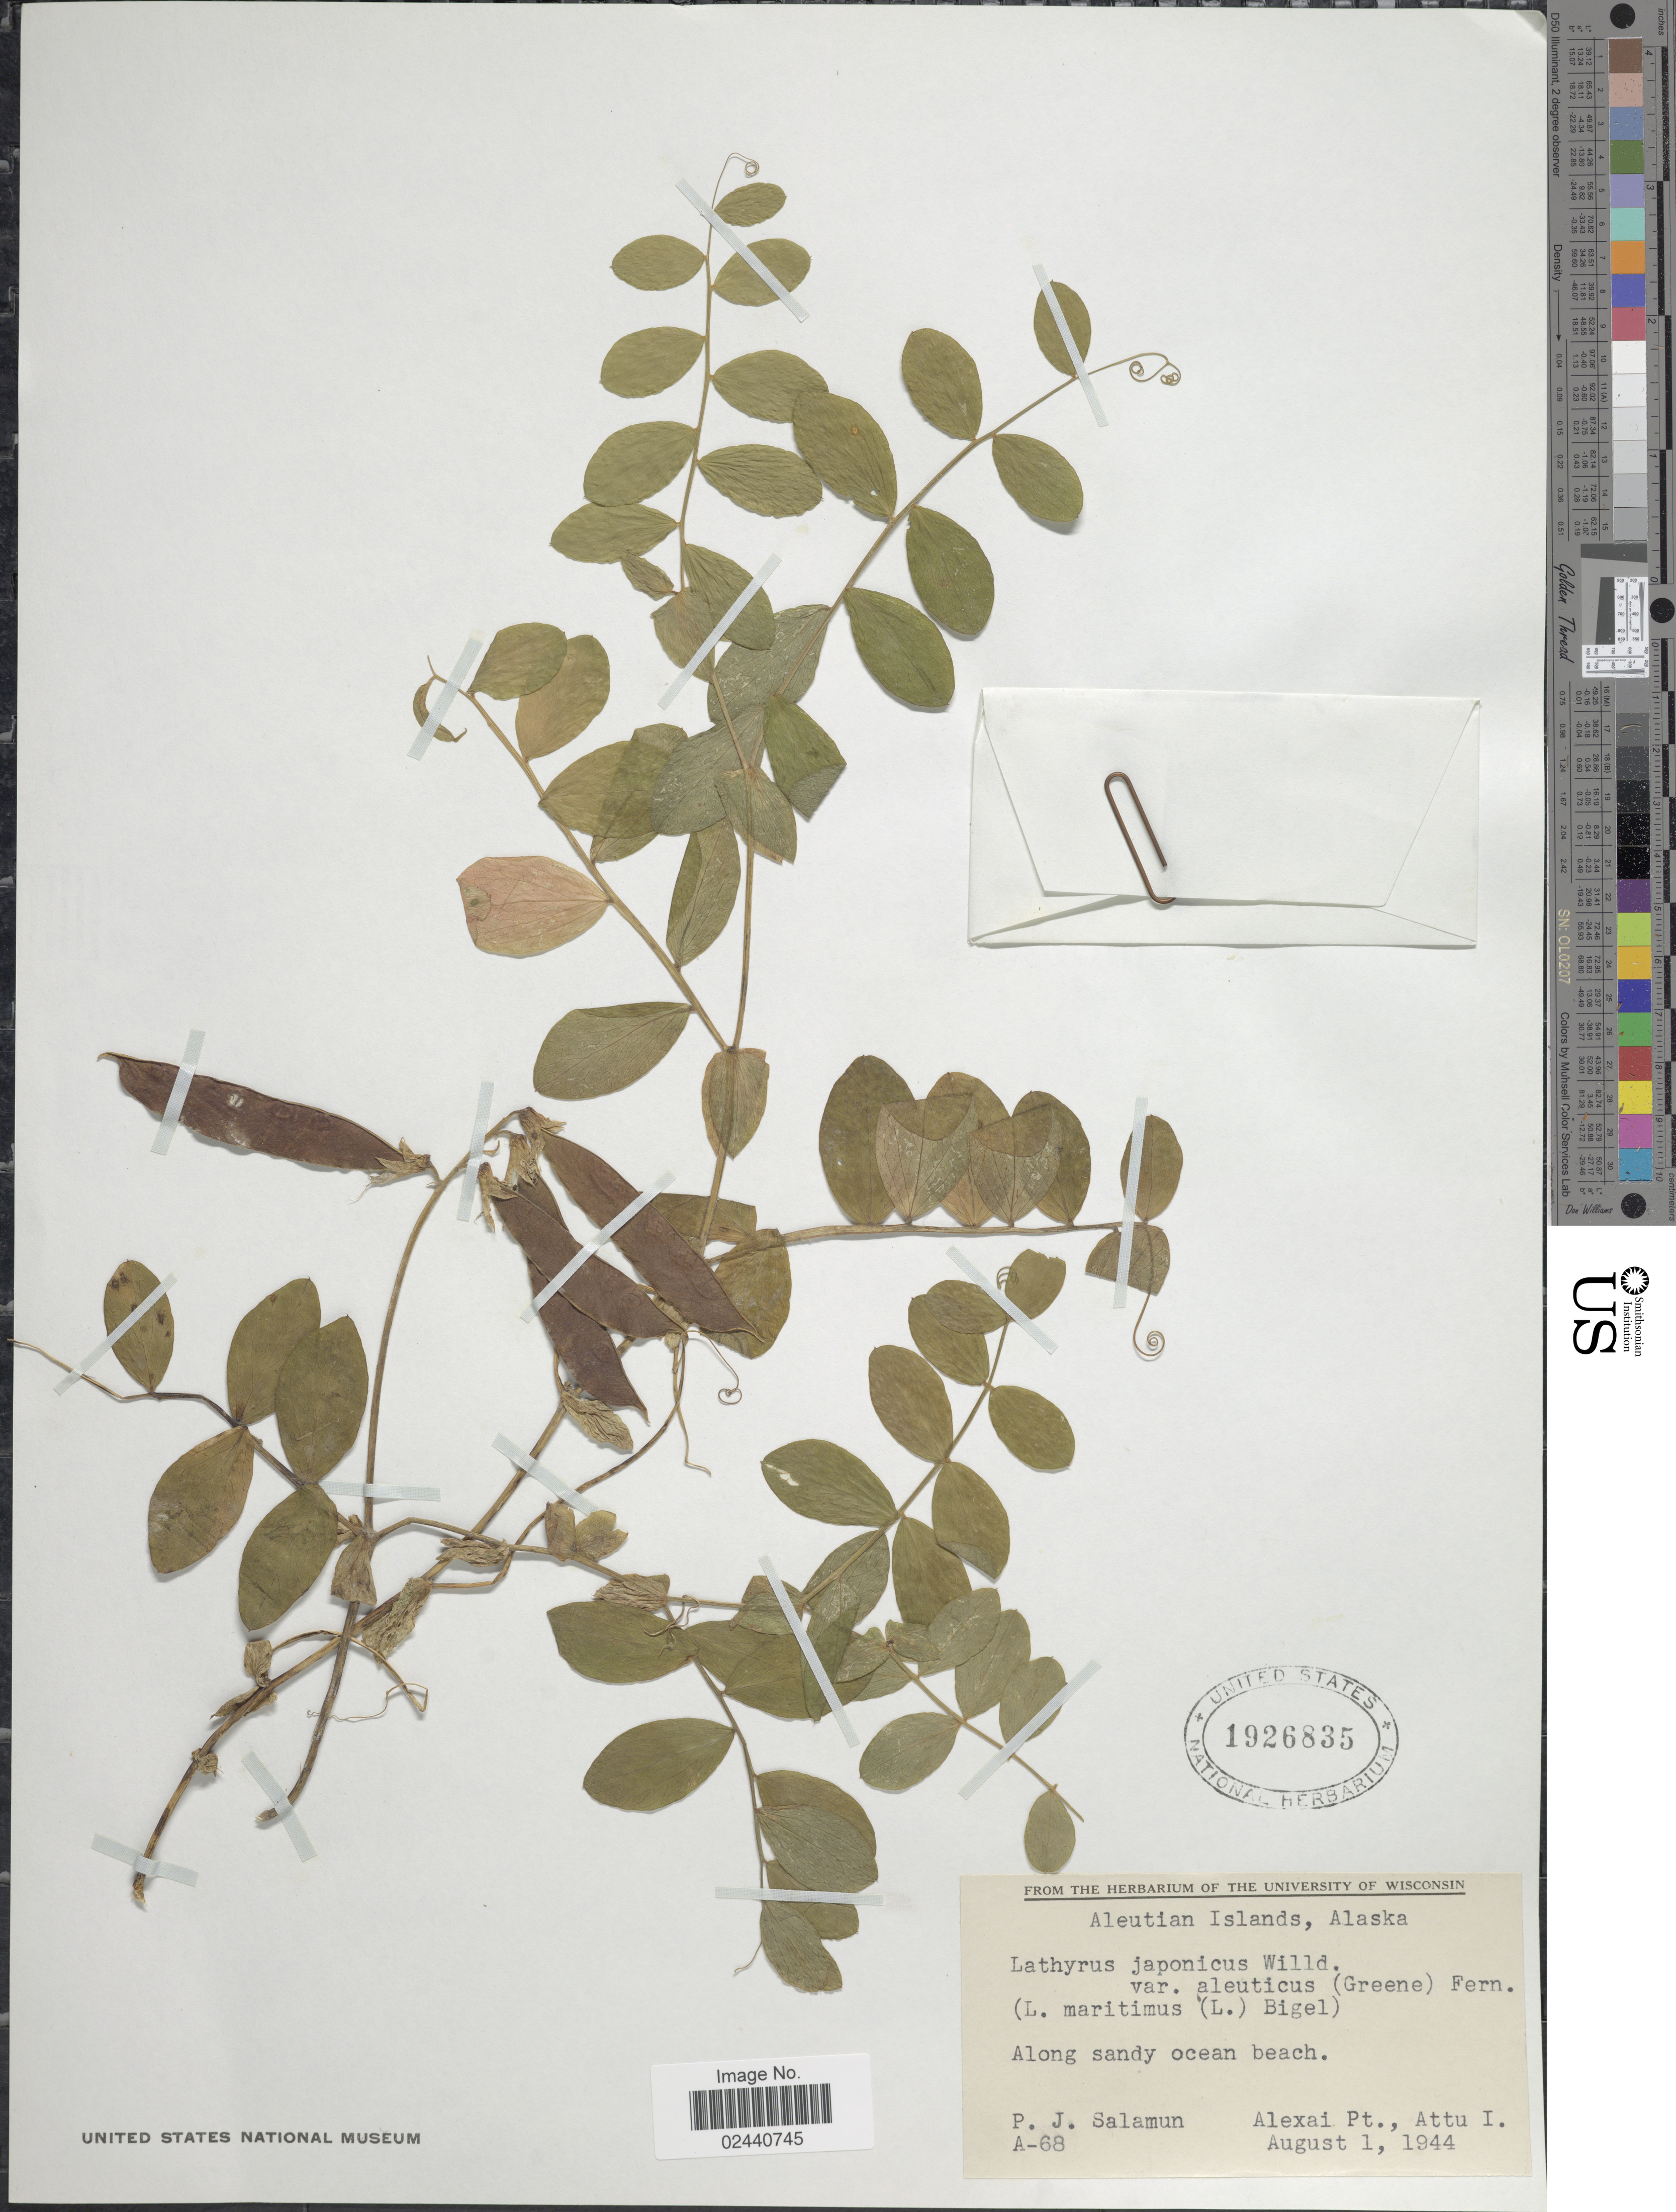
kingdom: Plantae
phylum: Tracheophyta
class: Magnoliopsida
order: Fabales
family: Fabaceae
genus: Lathyrus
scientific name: Lathyrus japonicus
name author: Willd.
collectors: P. Salamun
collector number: A-68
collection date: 1944-08-01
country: United States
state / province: Alaska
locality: Aleutian Islands, Alexai Pt., Attu I.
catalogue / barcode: US 1926835